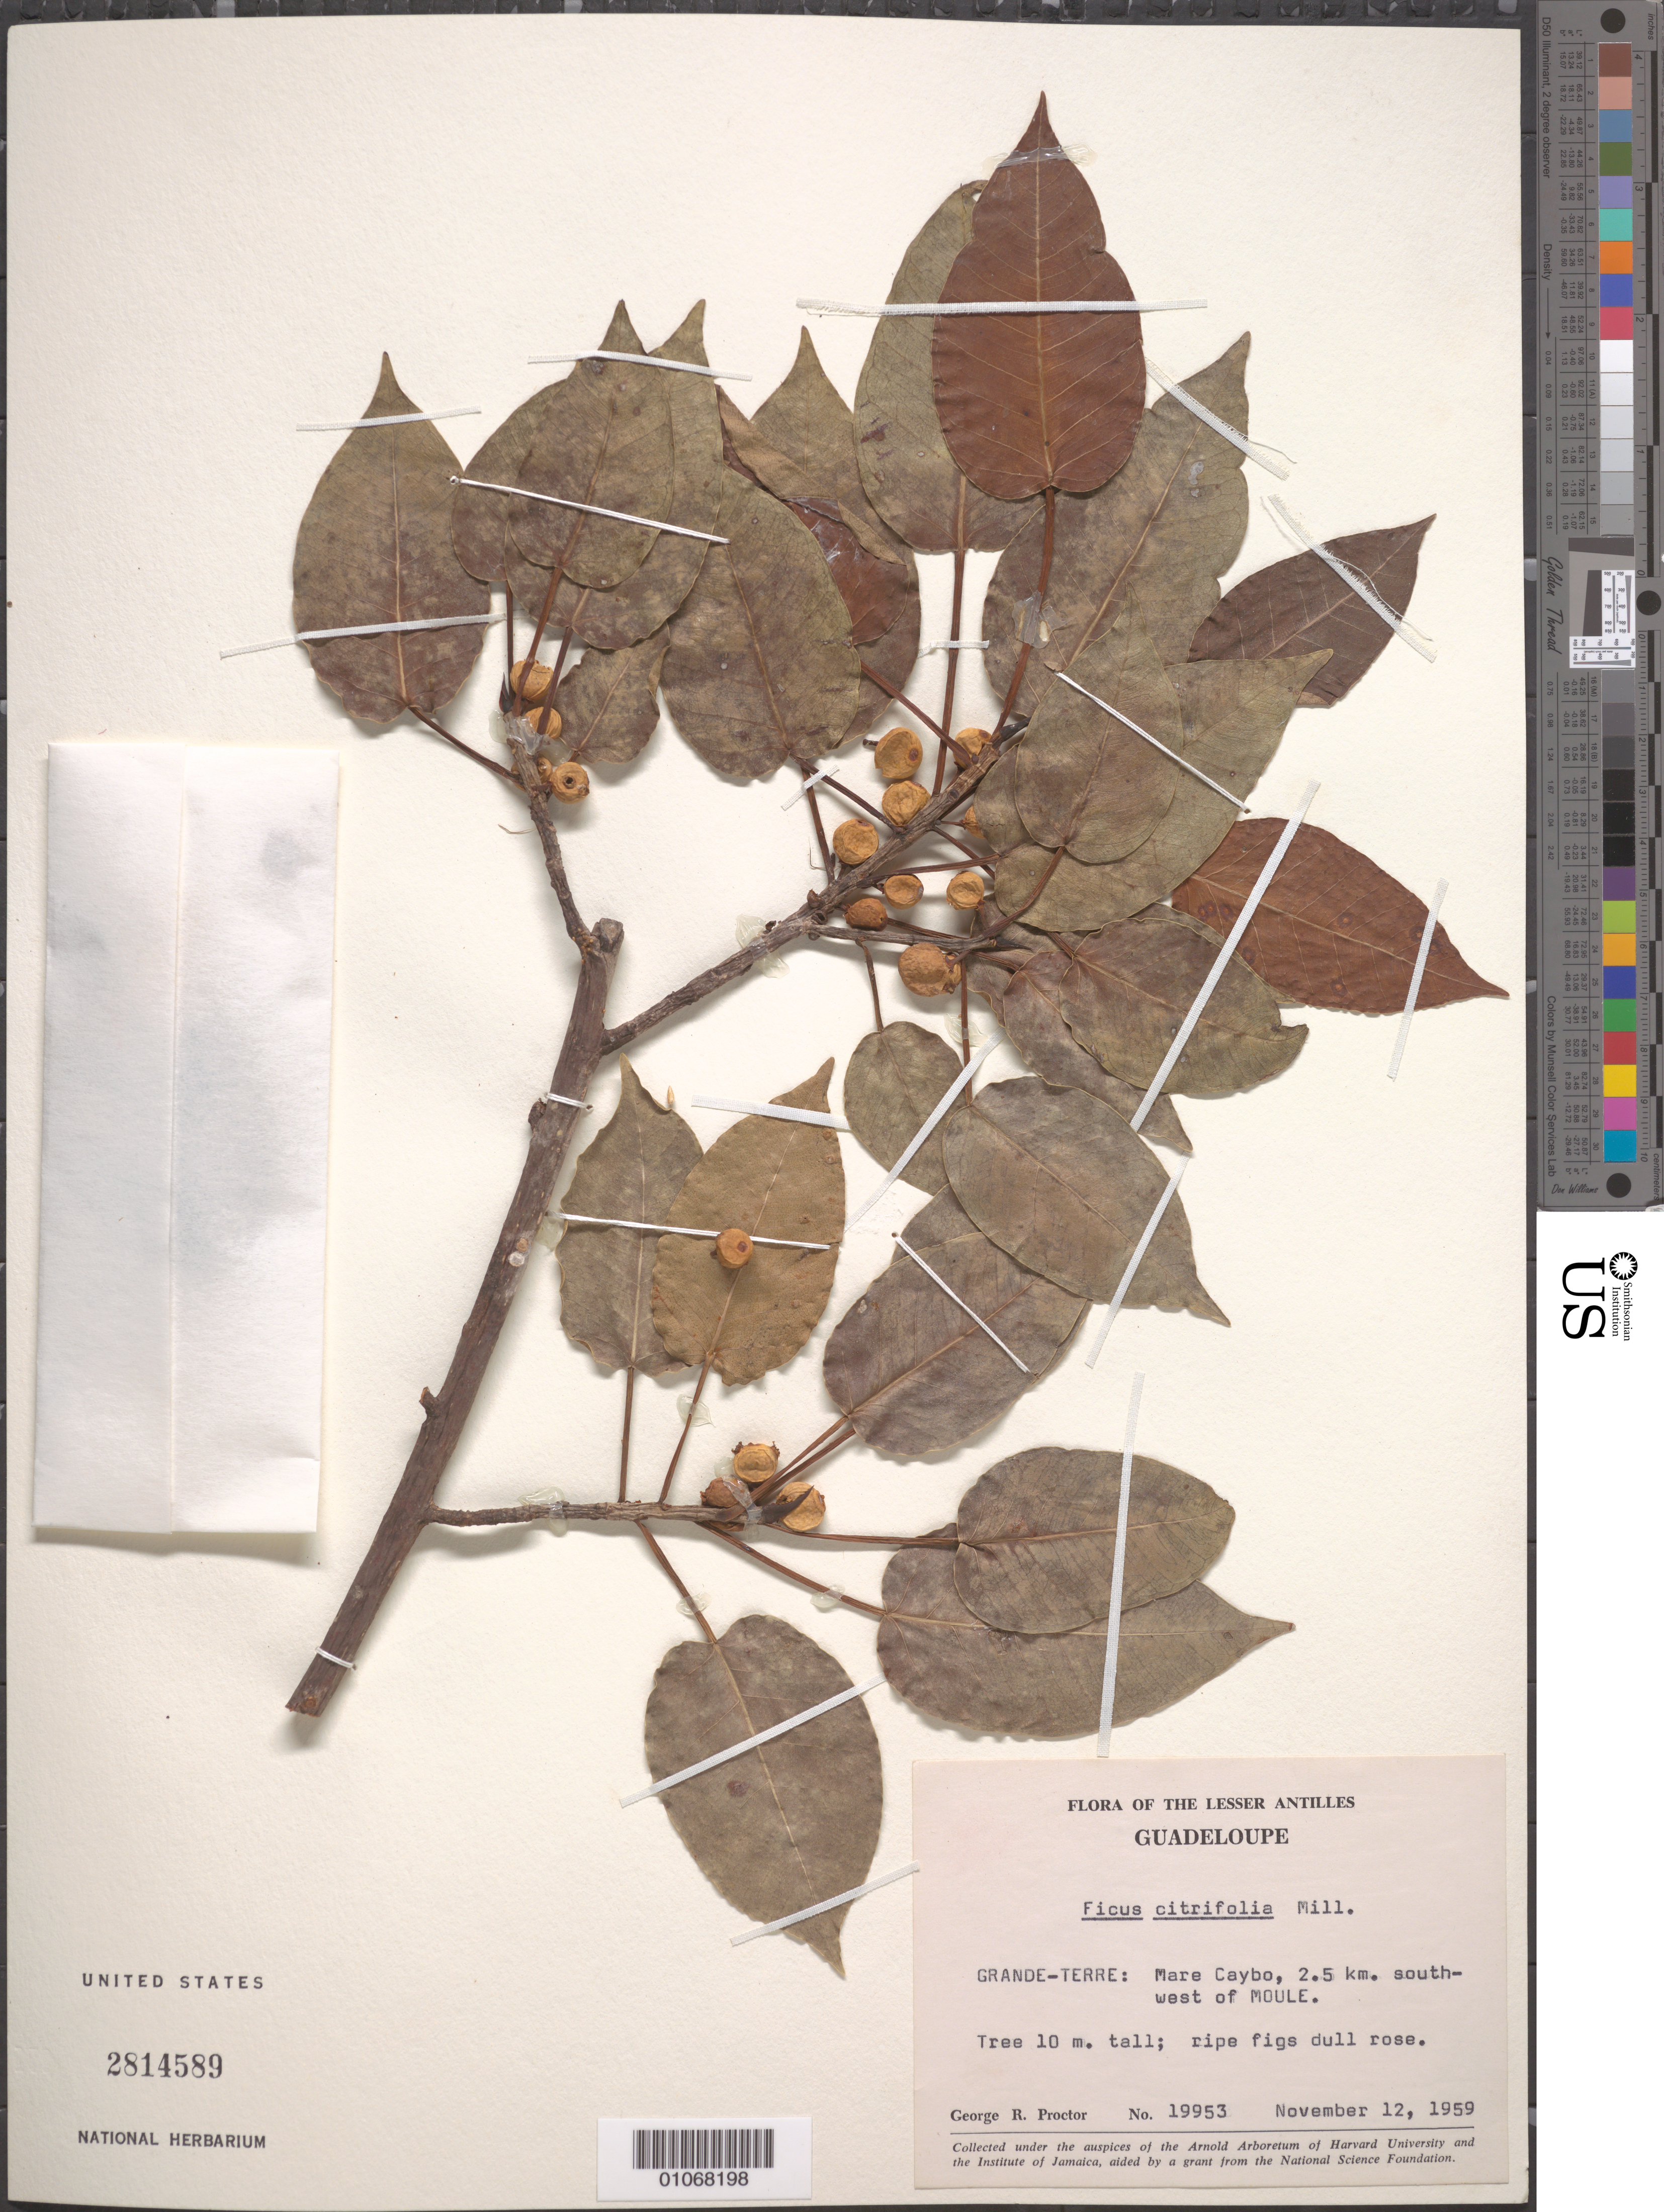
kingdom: Plantae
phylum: Tracheophyta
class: Magnoliopsida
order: Rosales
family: Moraceae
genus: Ficus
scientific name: Ficus citrifolia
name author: Mill.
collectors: G. R. Proctor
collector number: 19953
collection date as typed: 12 Nov 1959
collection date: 1959-11-12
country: Guadeloupe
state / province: Grande-Terre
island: Grande Terre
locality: Mare Carybo, 2.5km. south-west of Moule.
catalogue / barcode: US 2814589